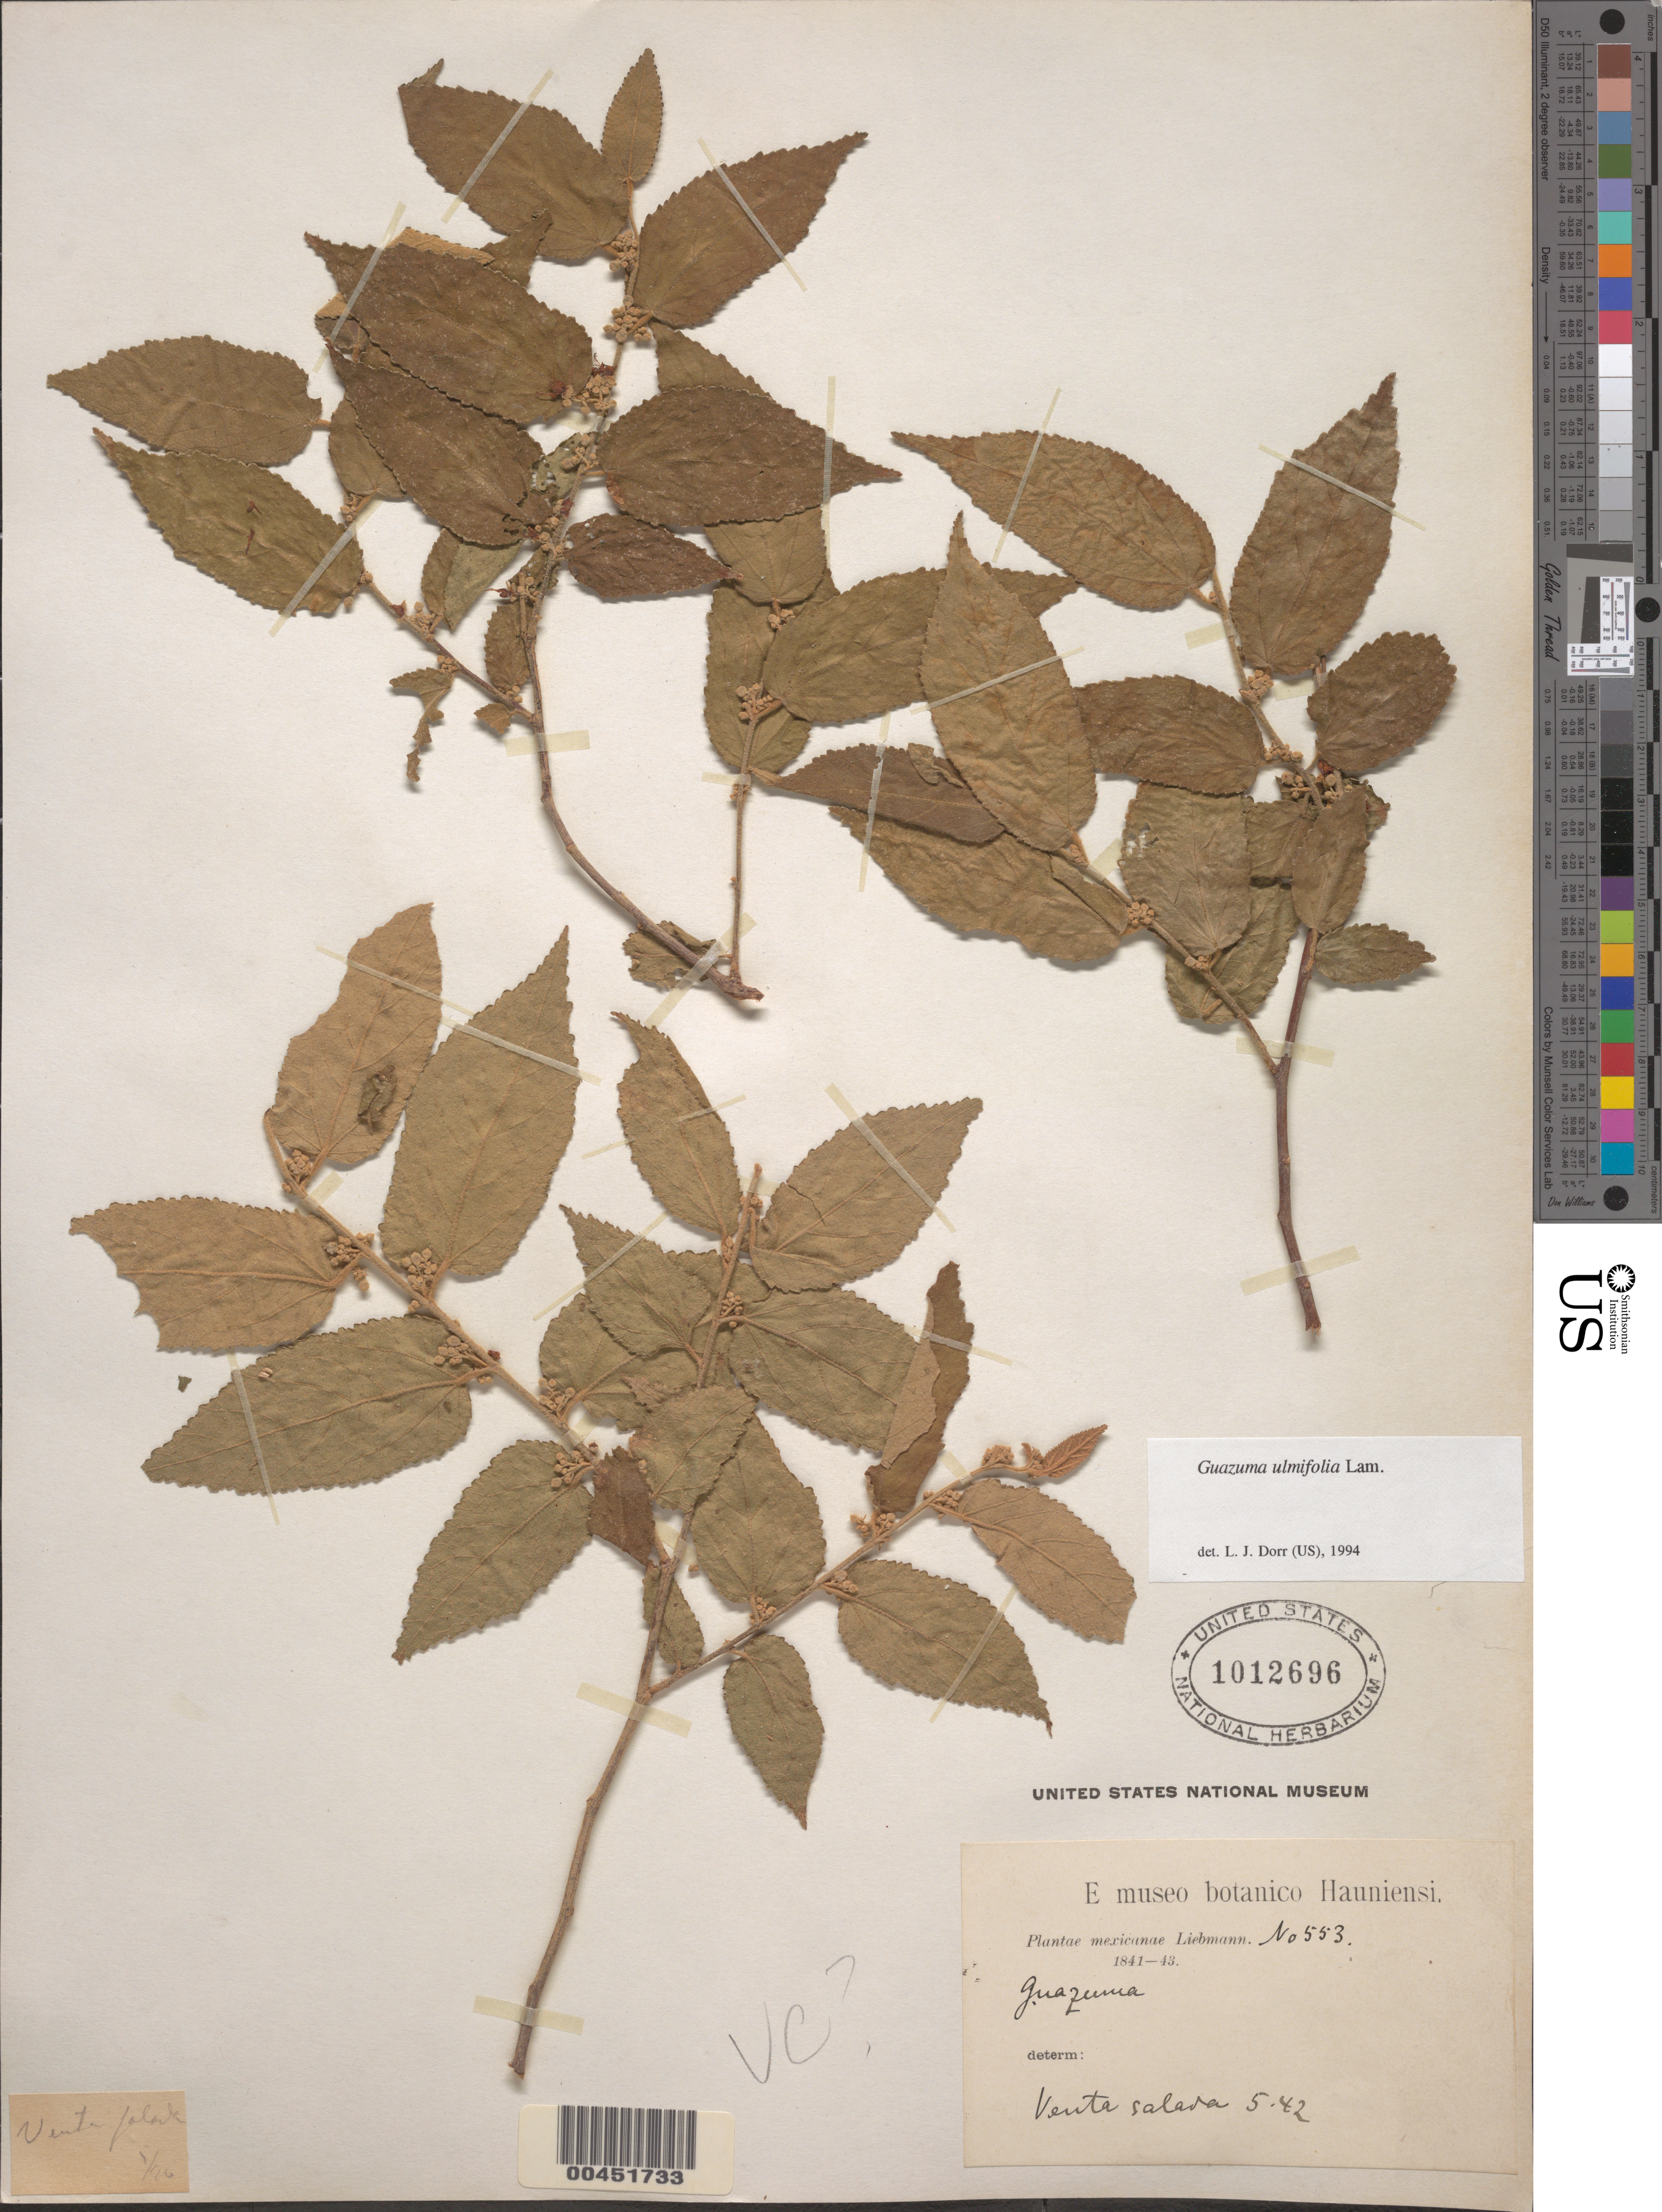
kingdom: Plantae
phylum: Tracheophyta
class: Magnoliopsida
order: Malvales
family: Malvaceae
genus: Guazuma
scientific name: Guazuma ulmifolia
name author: Lam.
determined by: Dorr, L. J., (BOT), Smithsonian Institution - National Museum of Natural History (UNITED STATES)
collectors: F. M. Liebmann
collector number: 553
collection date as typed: May 1842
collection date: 1842-05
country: Mexico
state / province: Veracruz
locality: Venta Salada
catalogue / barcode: US 1012696